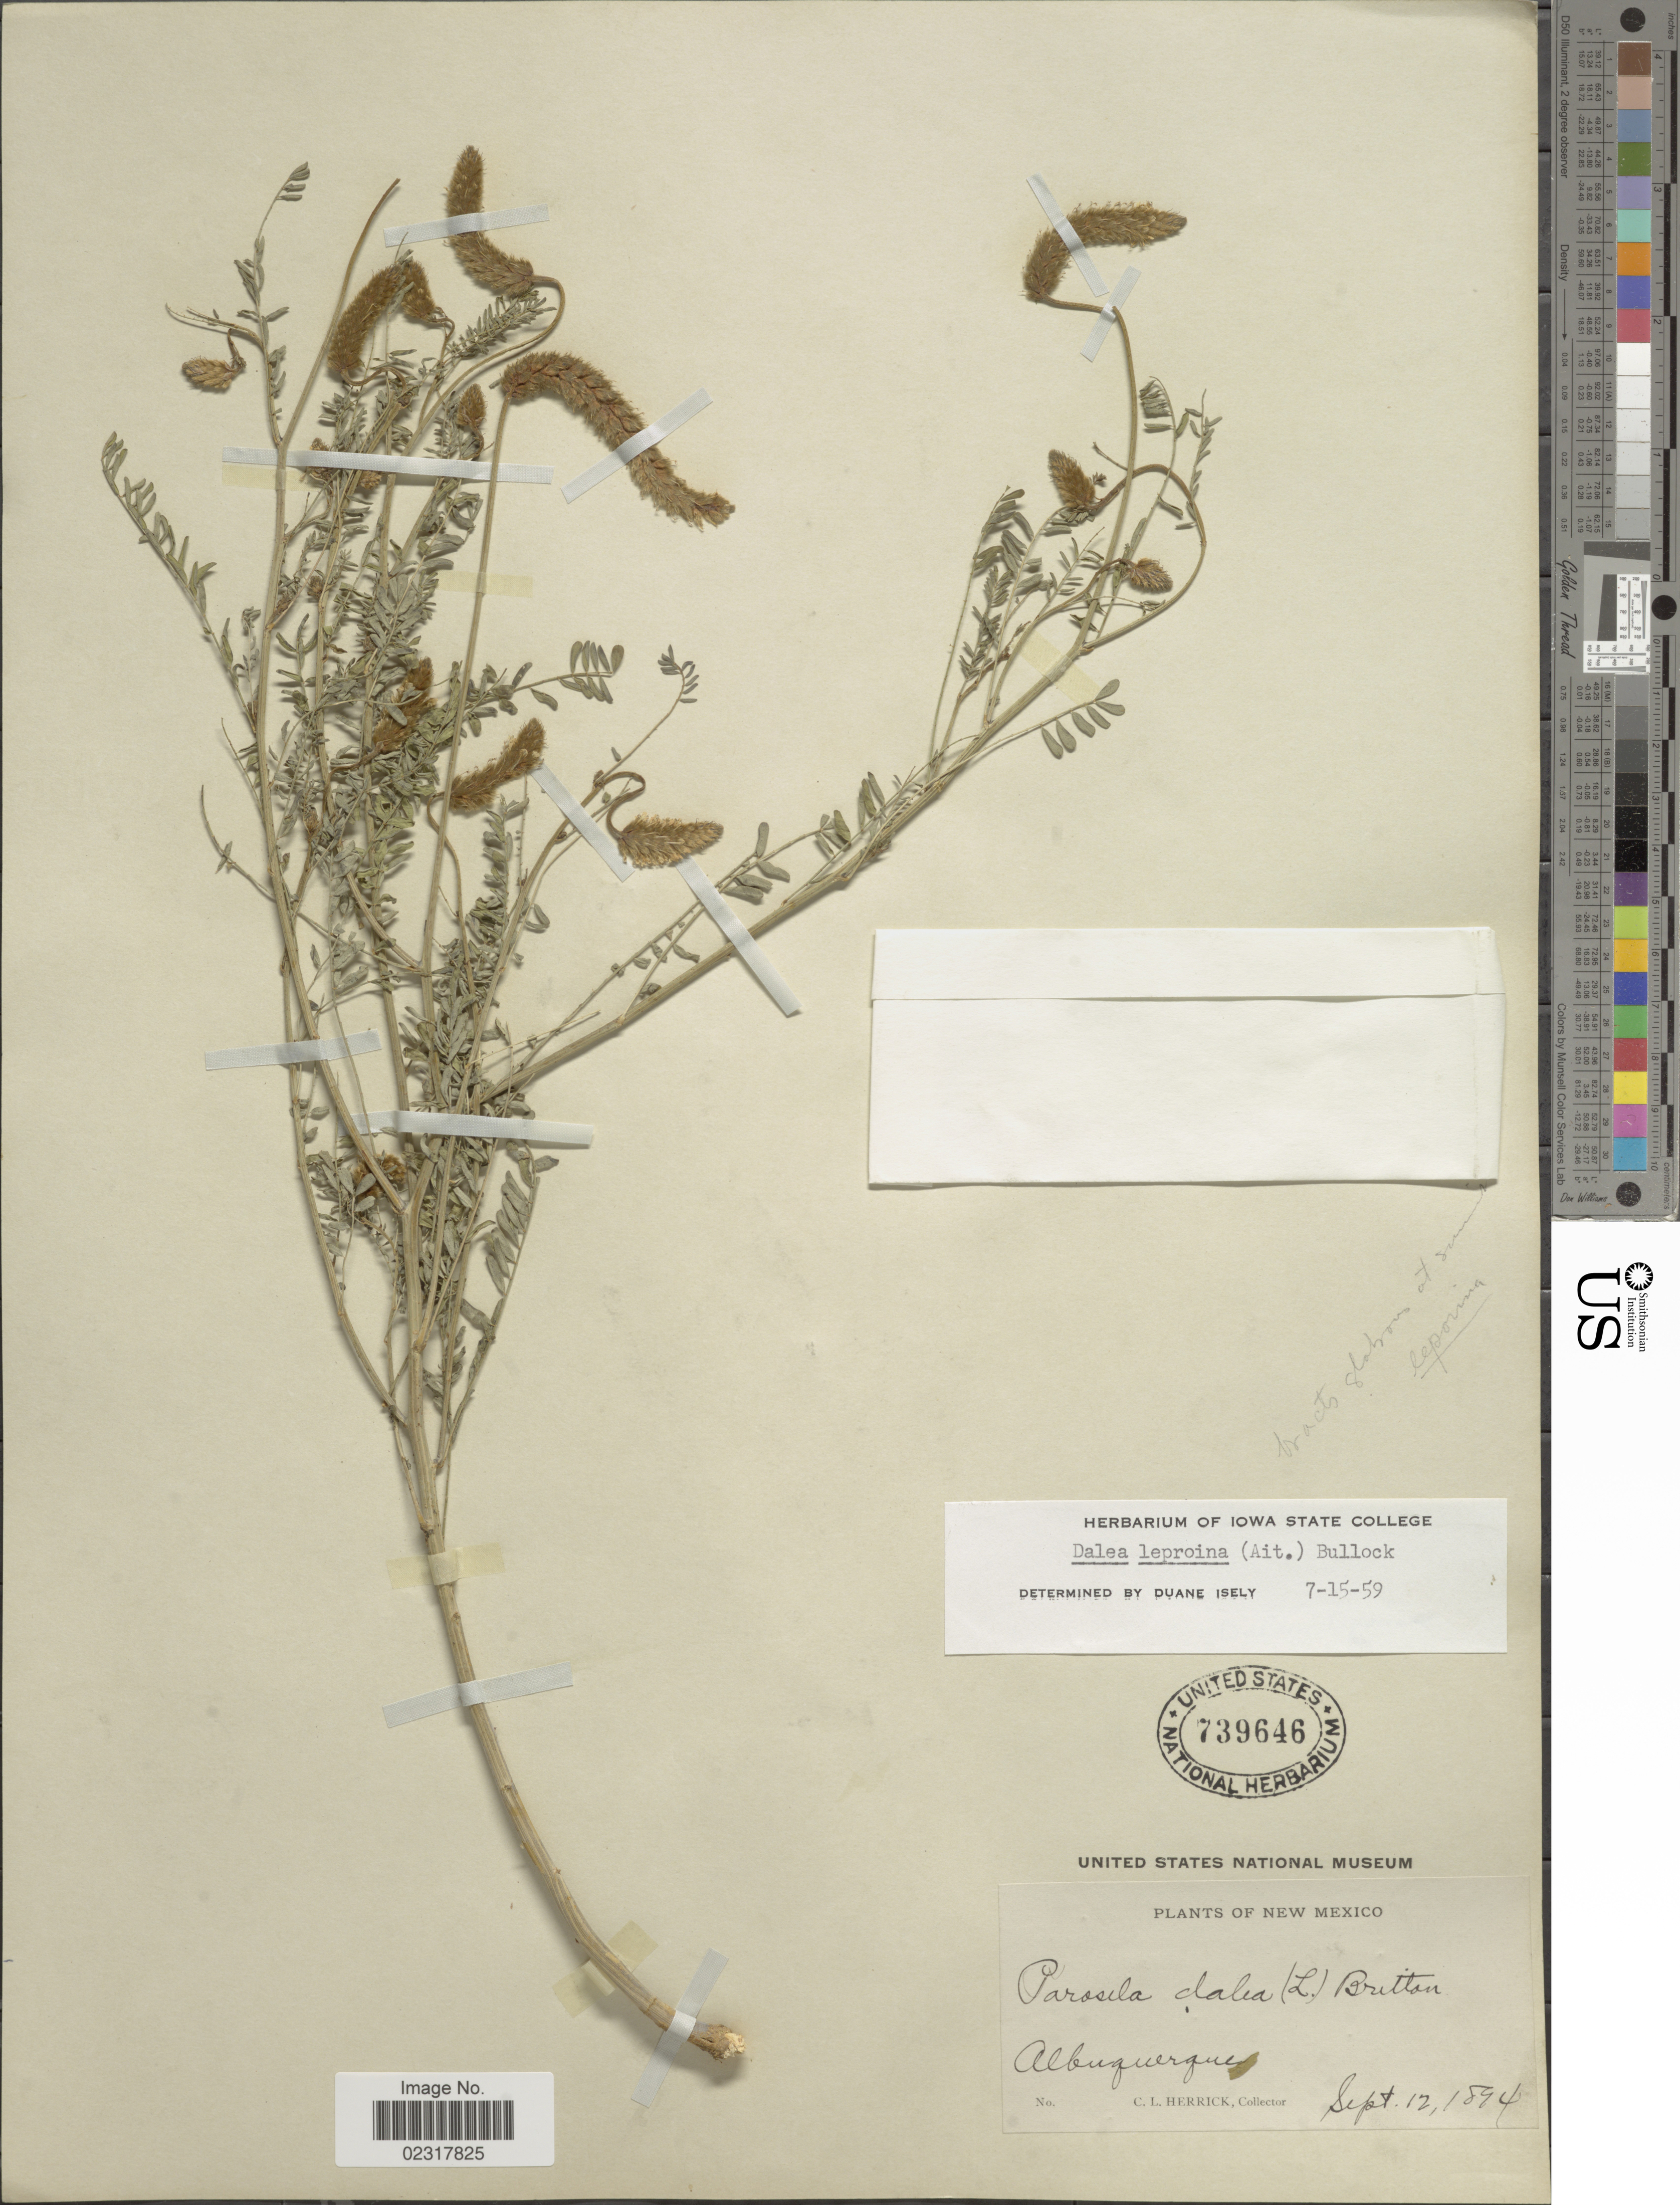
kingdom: Plantae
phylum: Tracheophyta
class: Magnoliopsida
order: Fabales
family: Fabaceae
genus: Dalea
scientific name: Dalea leporina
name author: (Aiton) Bullock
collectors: C. Herrick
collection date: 1894-09-12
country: United States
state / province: New Mexico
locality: Albuquerque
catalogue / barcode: US 739646